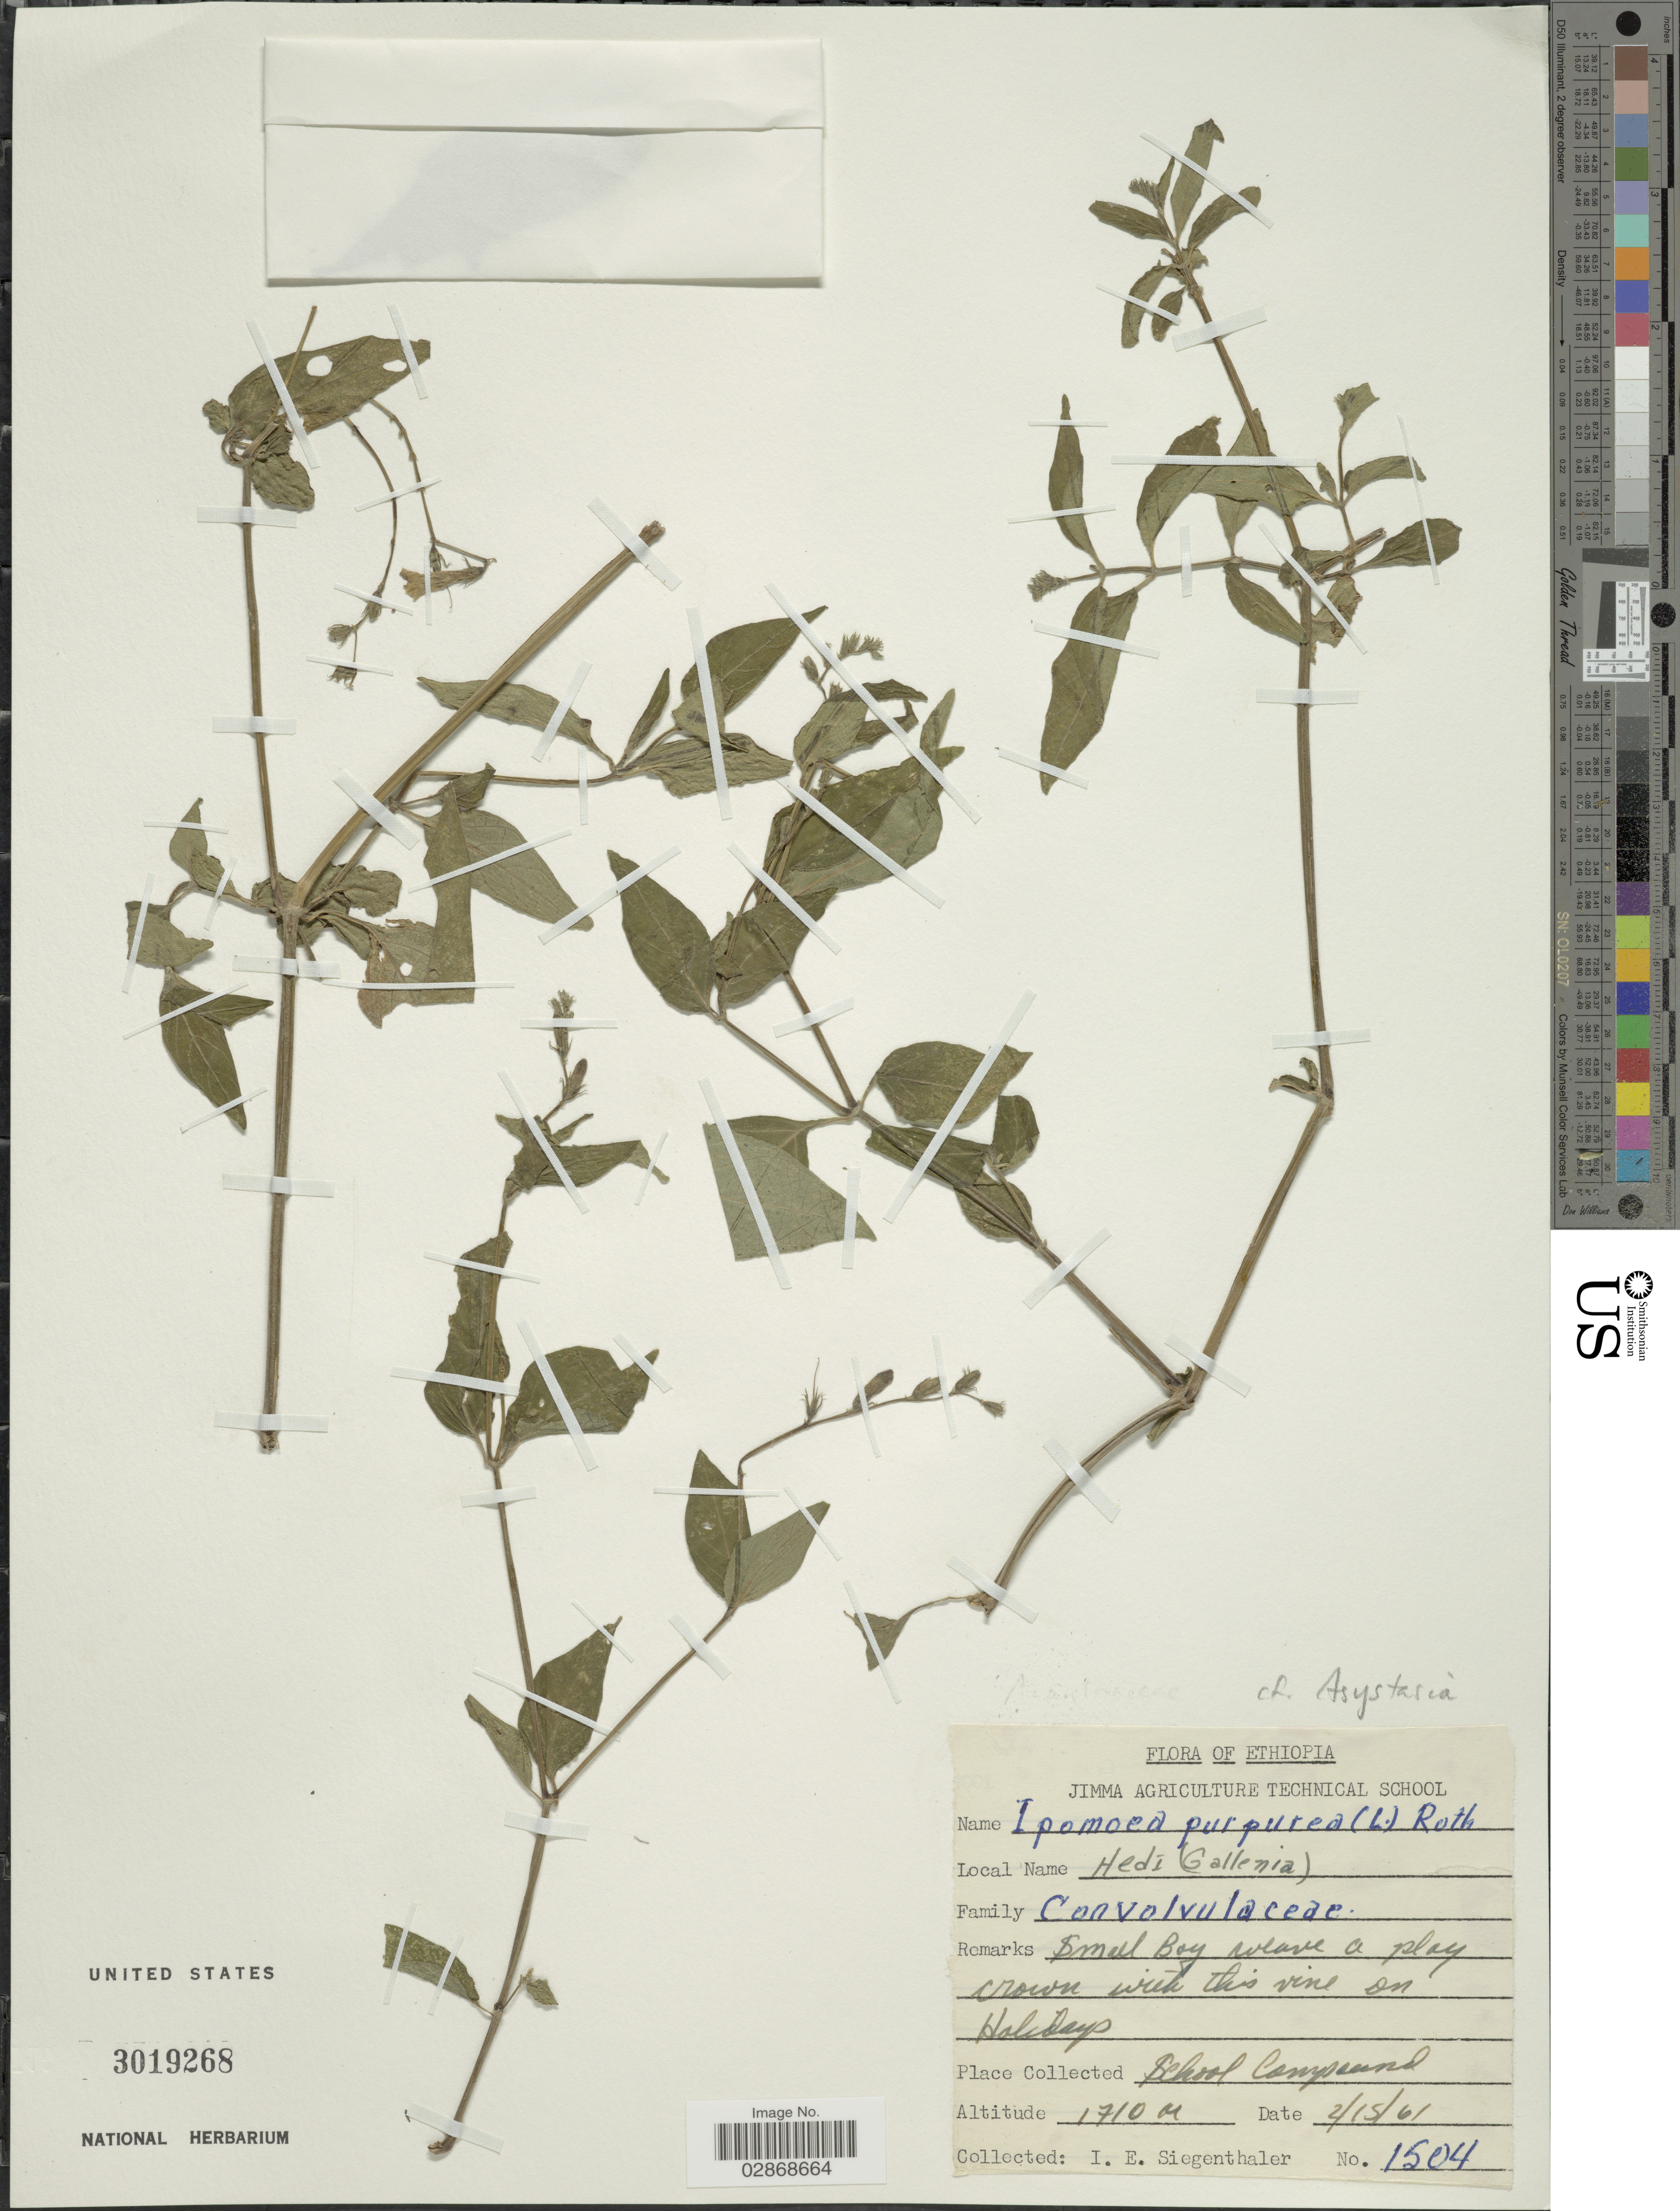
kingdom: Plantae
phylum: Tracheophyta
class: Magnoliopsida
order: Lamiales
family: Acanthaceae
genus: Asystasia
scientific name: Asystasia sp.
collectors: I. Siegenthaler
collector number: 1504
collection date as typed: Transcribed d/m/y: 15/2/61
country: Ethiopia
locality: School Compound.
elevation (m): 1710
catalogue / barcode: US 3019268